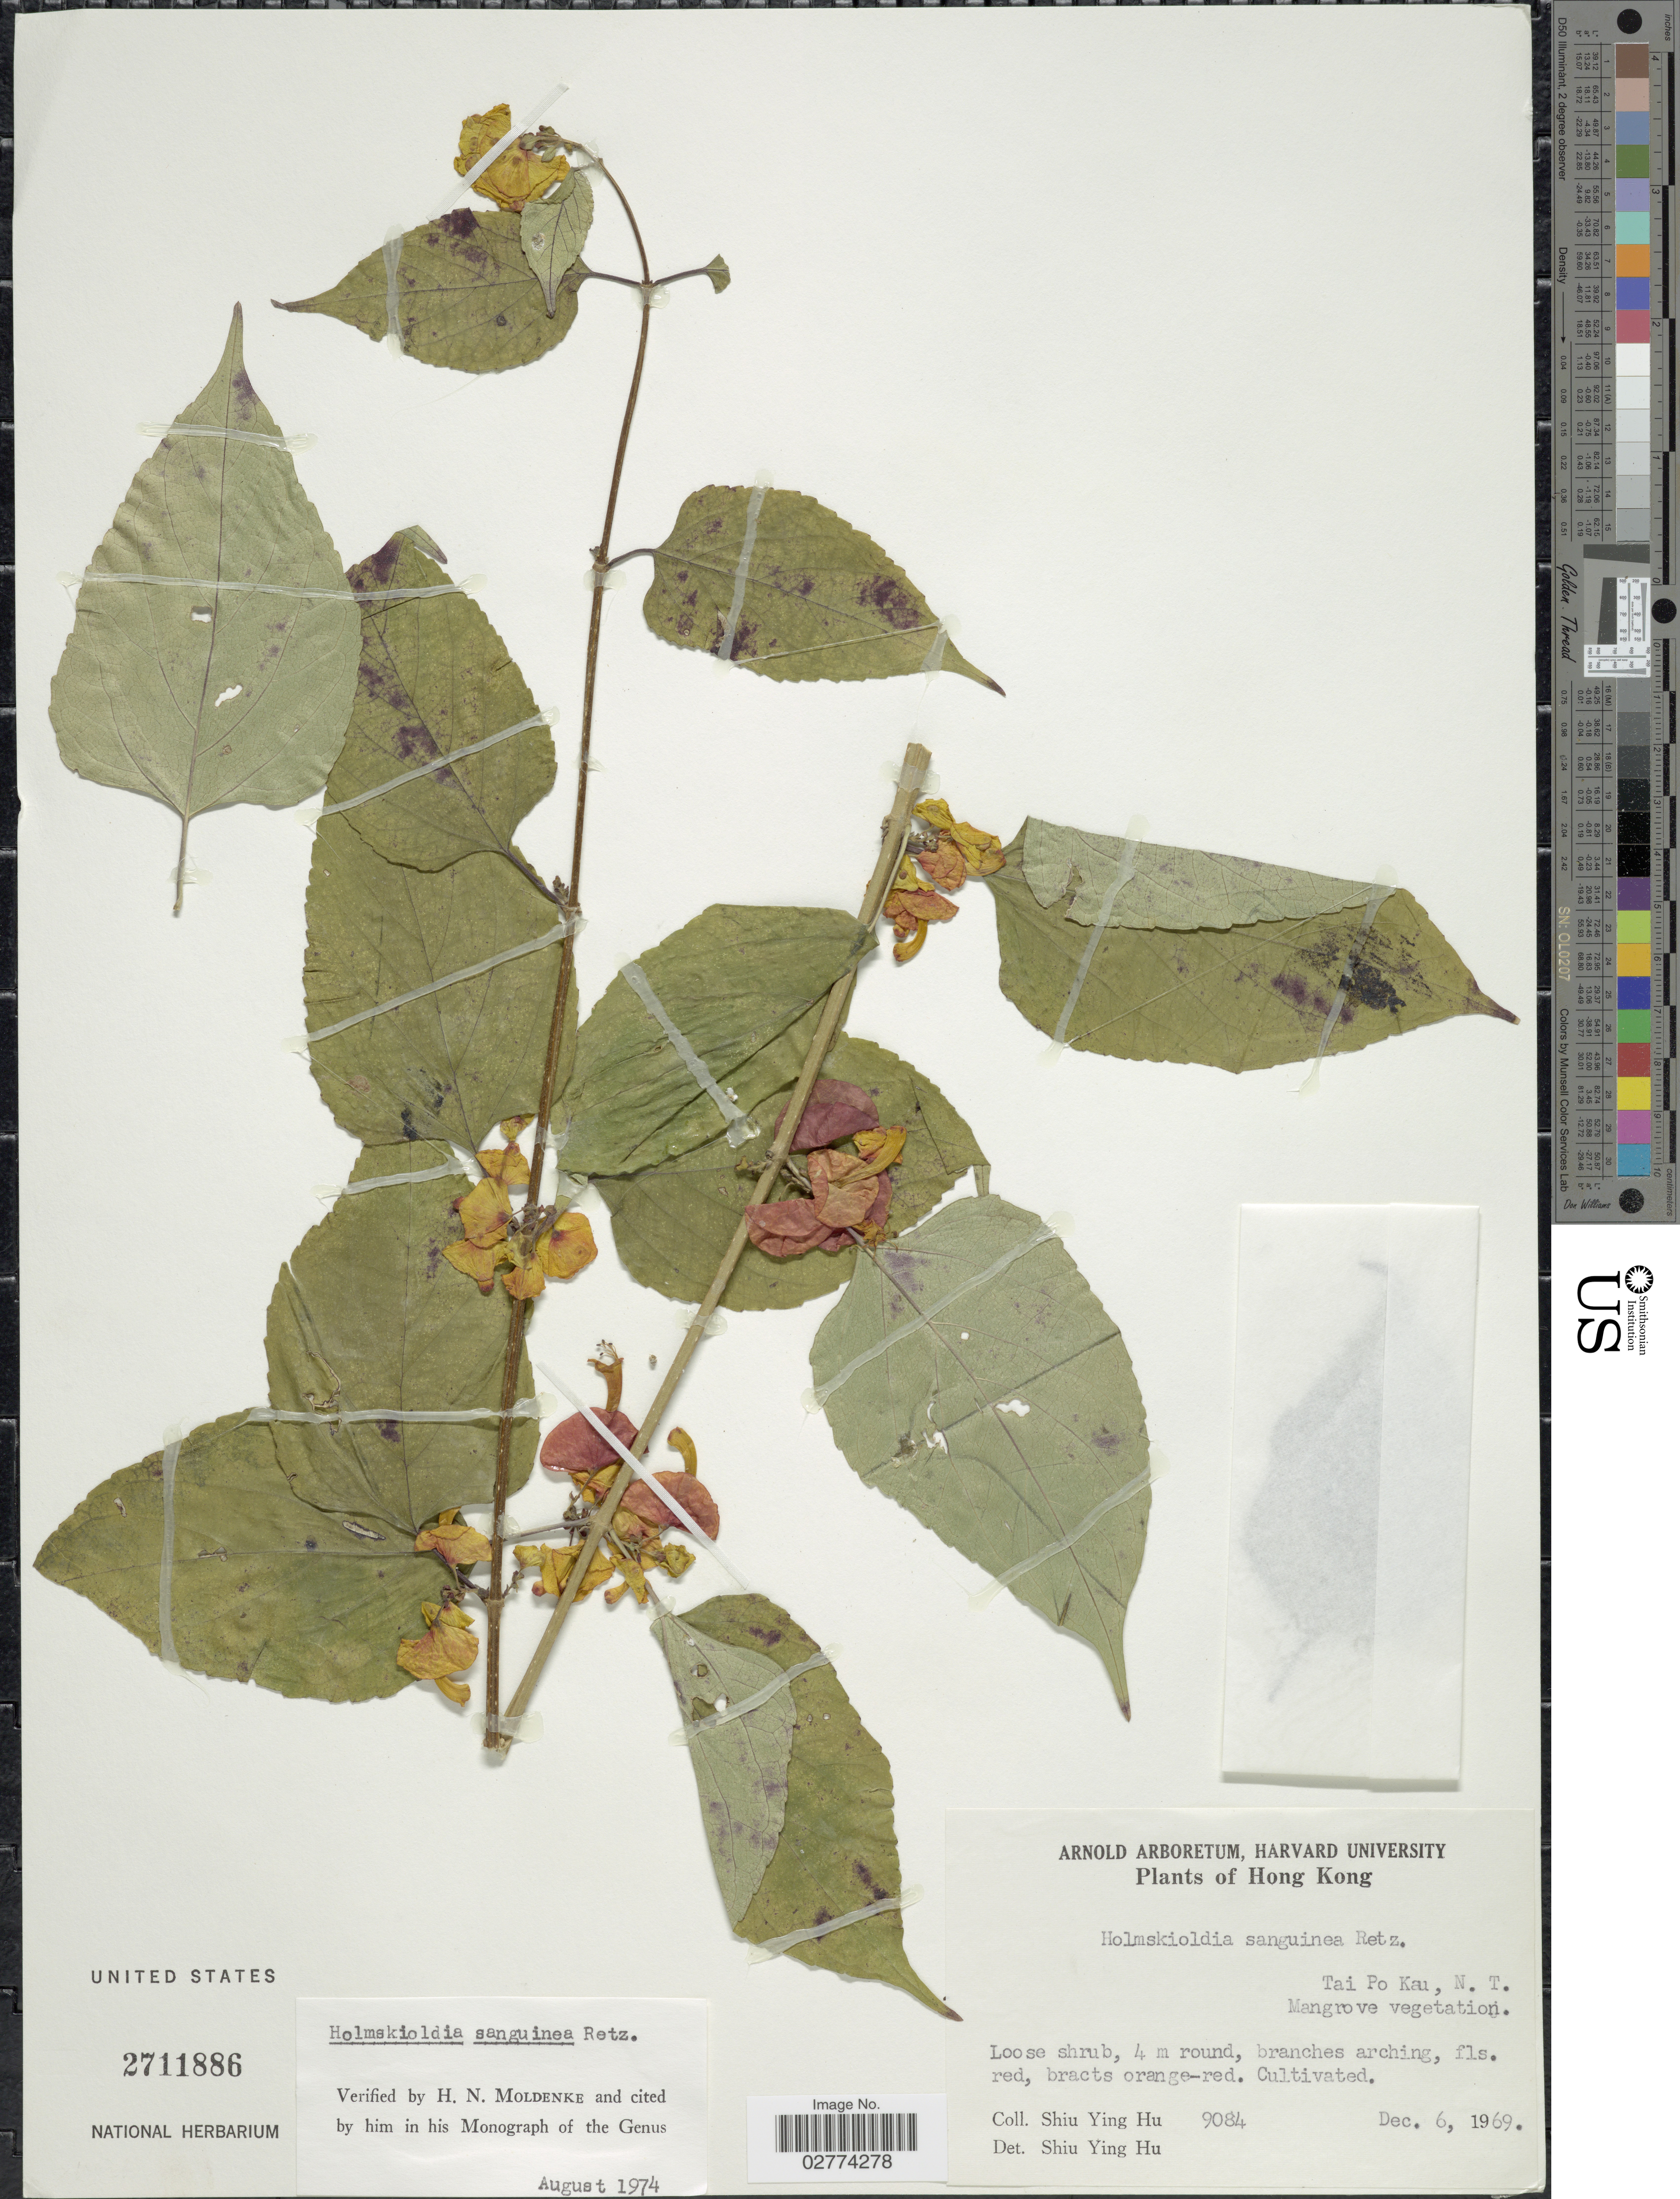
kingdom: Plantae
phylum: Tracheophyta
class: Magnoliopsida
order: Lamiales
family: Lamiaceae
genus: Holmskioldia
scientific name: Holmskioldia sanguinea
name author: Retz.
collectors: S. Y. Hu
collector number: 9084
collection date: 1969-12-06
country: China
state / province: Hong Kong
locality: Tai Po Kau, N. T.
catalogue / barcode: US 2711886